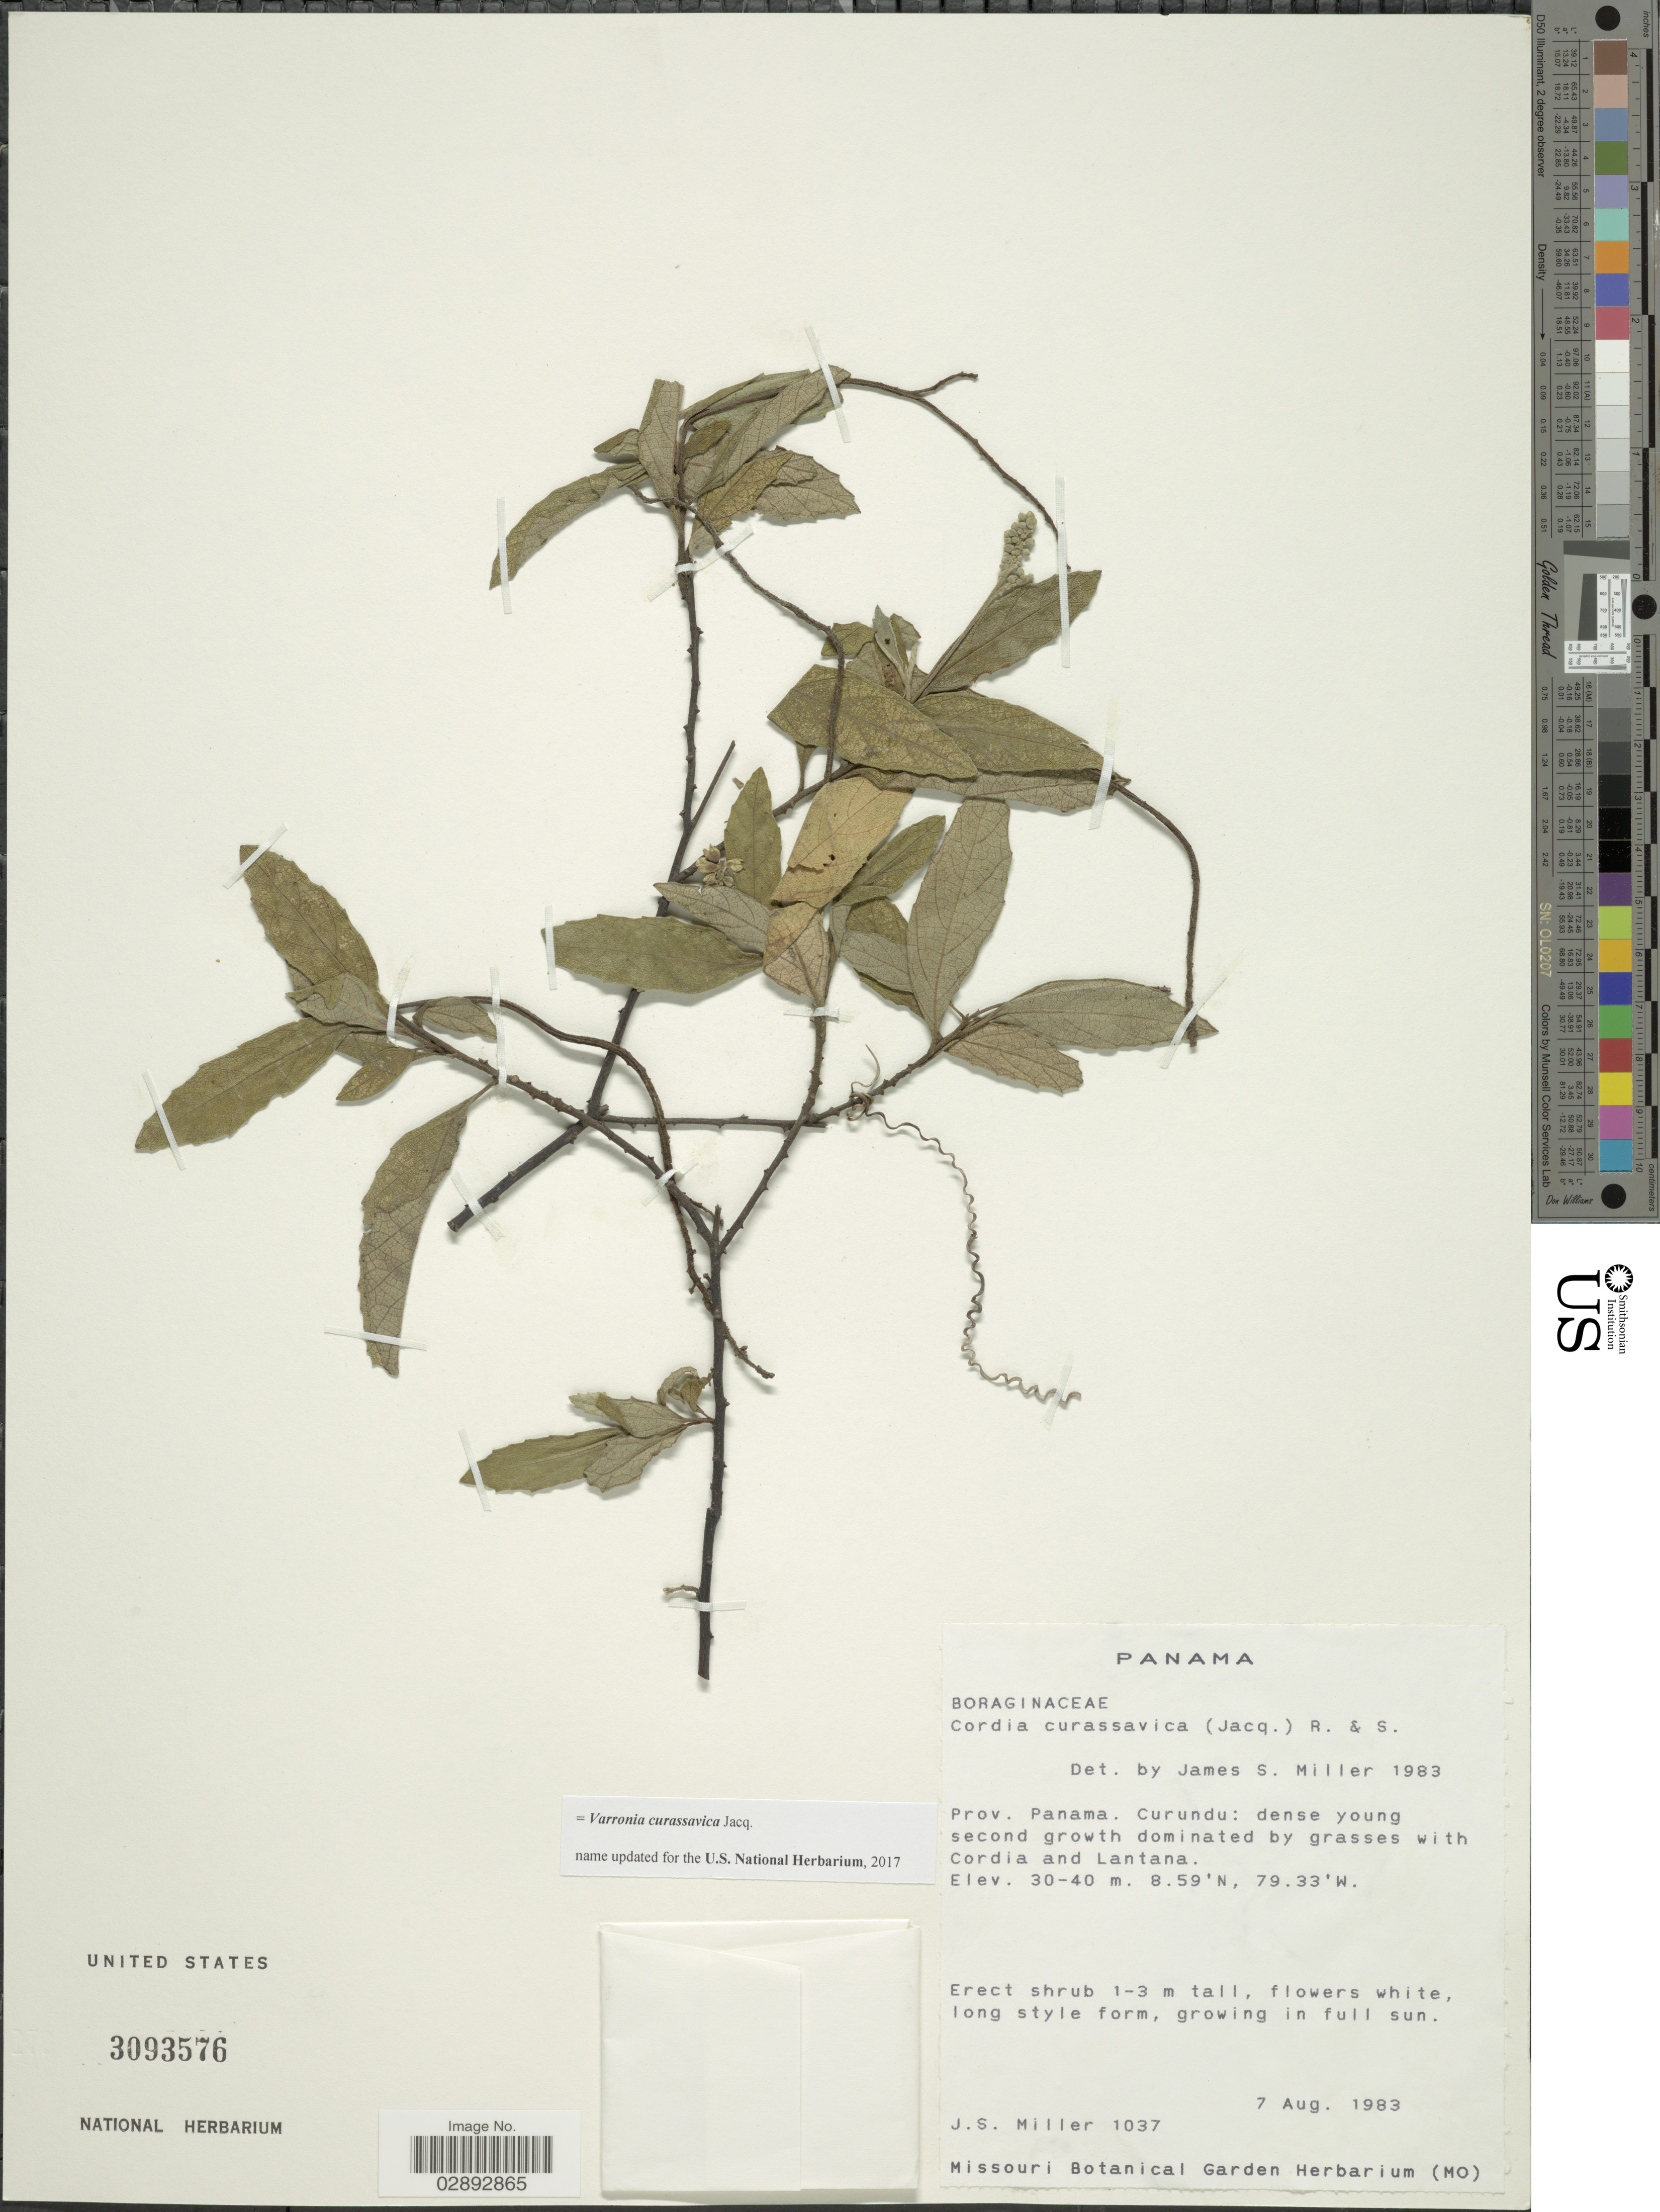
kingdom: Plantae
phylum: Tracheophyta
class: Magnoliopsida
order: Boraginales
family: Cordiaceae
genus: Varronia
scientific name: Varronia curassavica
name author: Jacq.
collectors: J. S. Miller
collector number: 1037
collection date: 1983-08-07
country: Panama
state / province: Panamá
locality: Prov. Panama. Curundu.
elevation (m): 30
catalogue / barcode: US 3093576